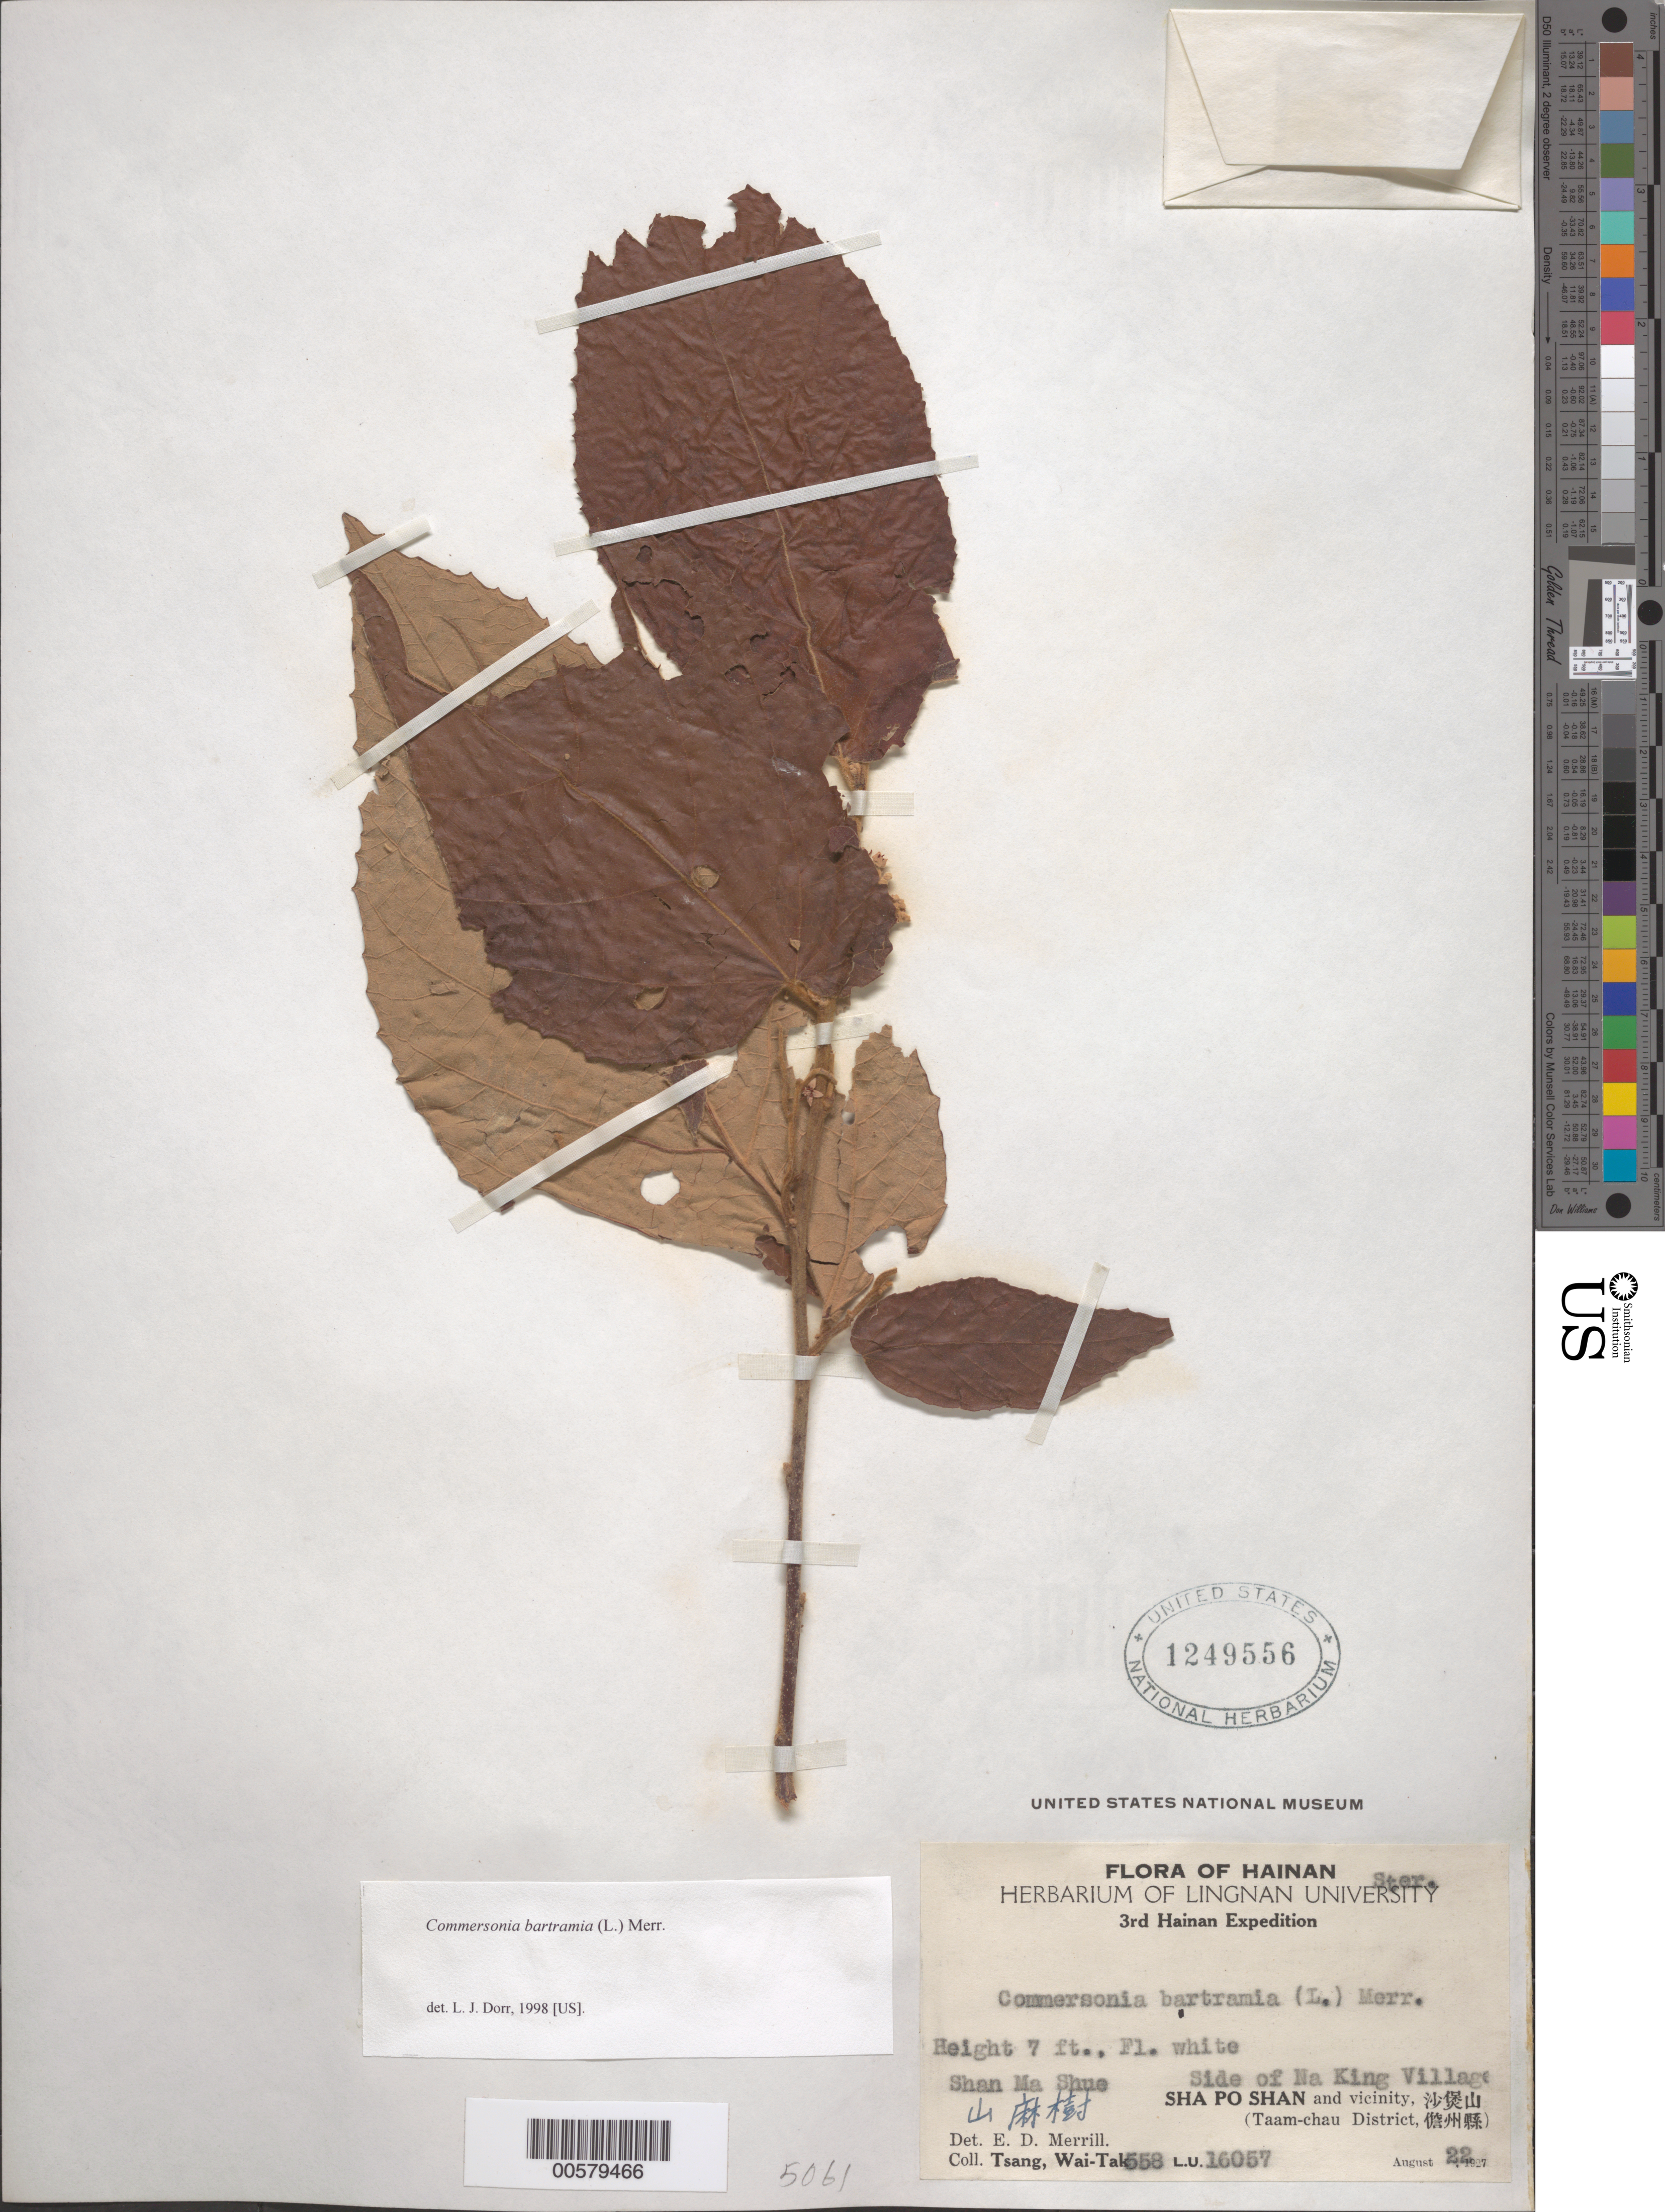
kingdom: Plantae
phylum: Tracheophyta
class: Magnoliopsida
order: Malvales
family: Malvaceae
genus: Commersonia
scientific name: Commersonia bartramia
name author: (L.) Merr.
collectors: W. T. Tsang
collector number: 558L.U.16057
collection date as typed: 22 Aug 1927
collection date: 1927-08-22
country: China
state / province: Hainan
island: Hainan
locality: Sha Po Shan and Vicinity, Side of Na King Village, (Taam-chau District). "Shan Ma Shue" [also on label, local?]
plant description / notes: US, A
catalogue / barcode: US 1249556